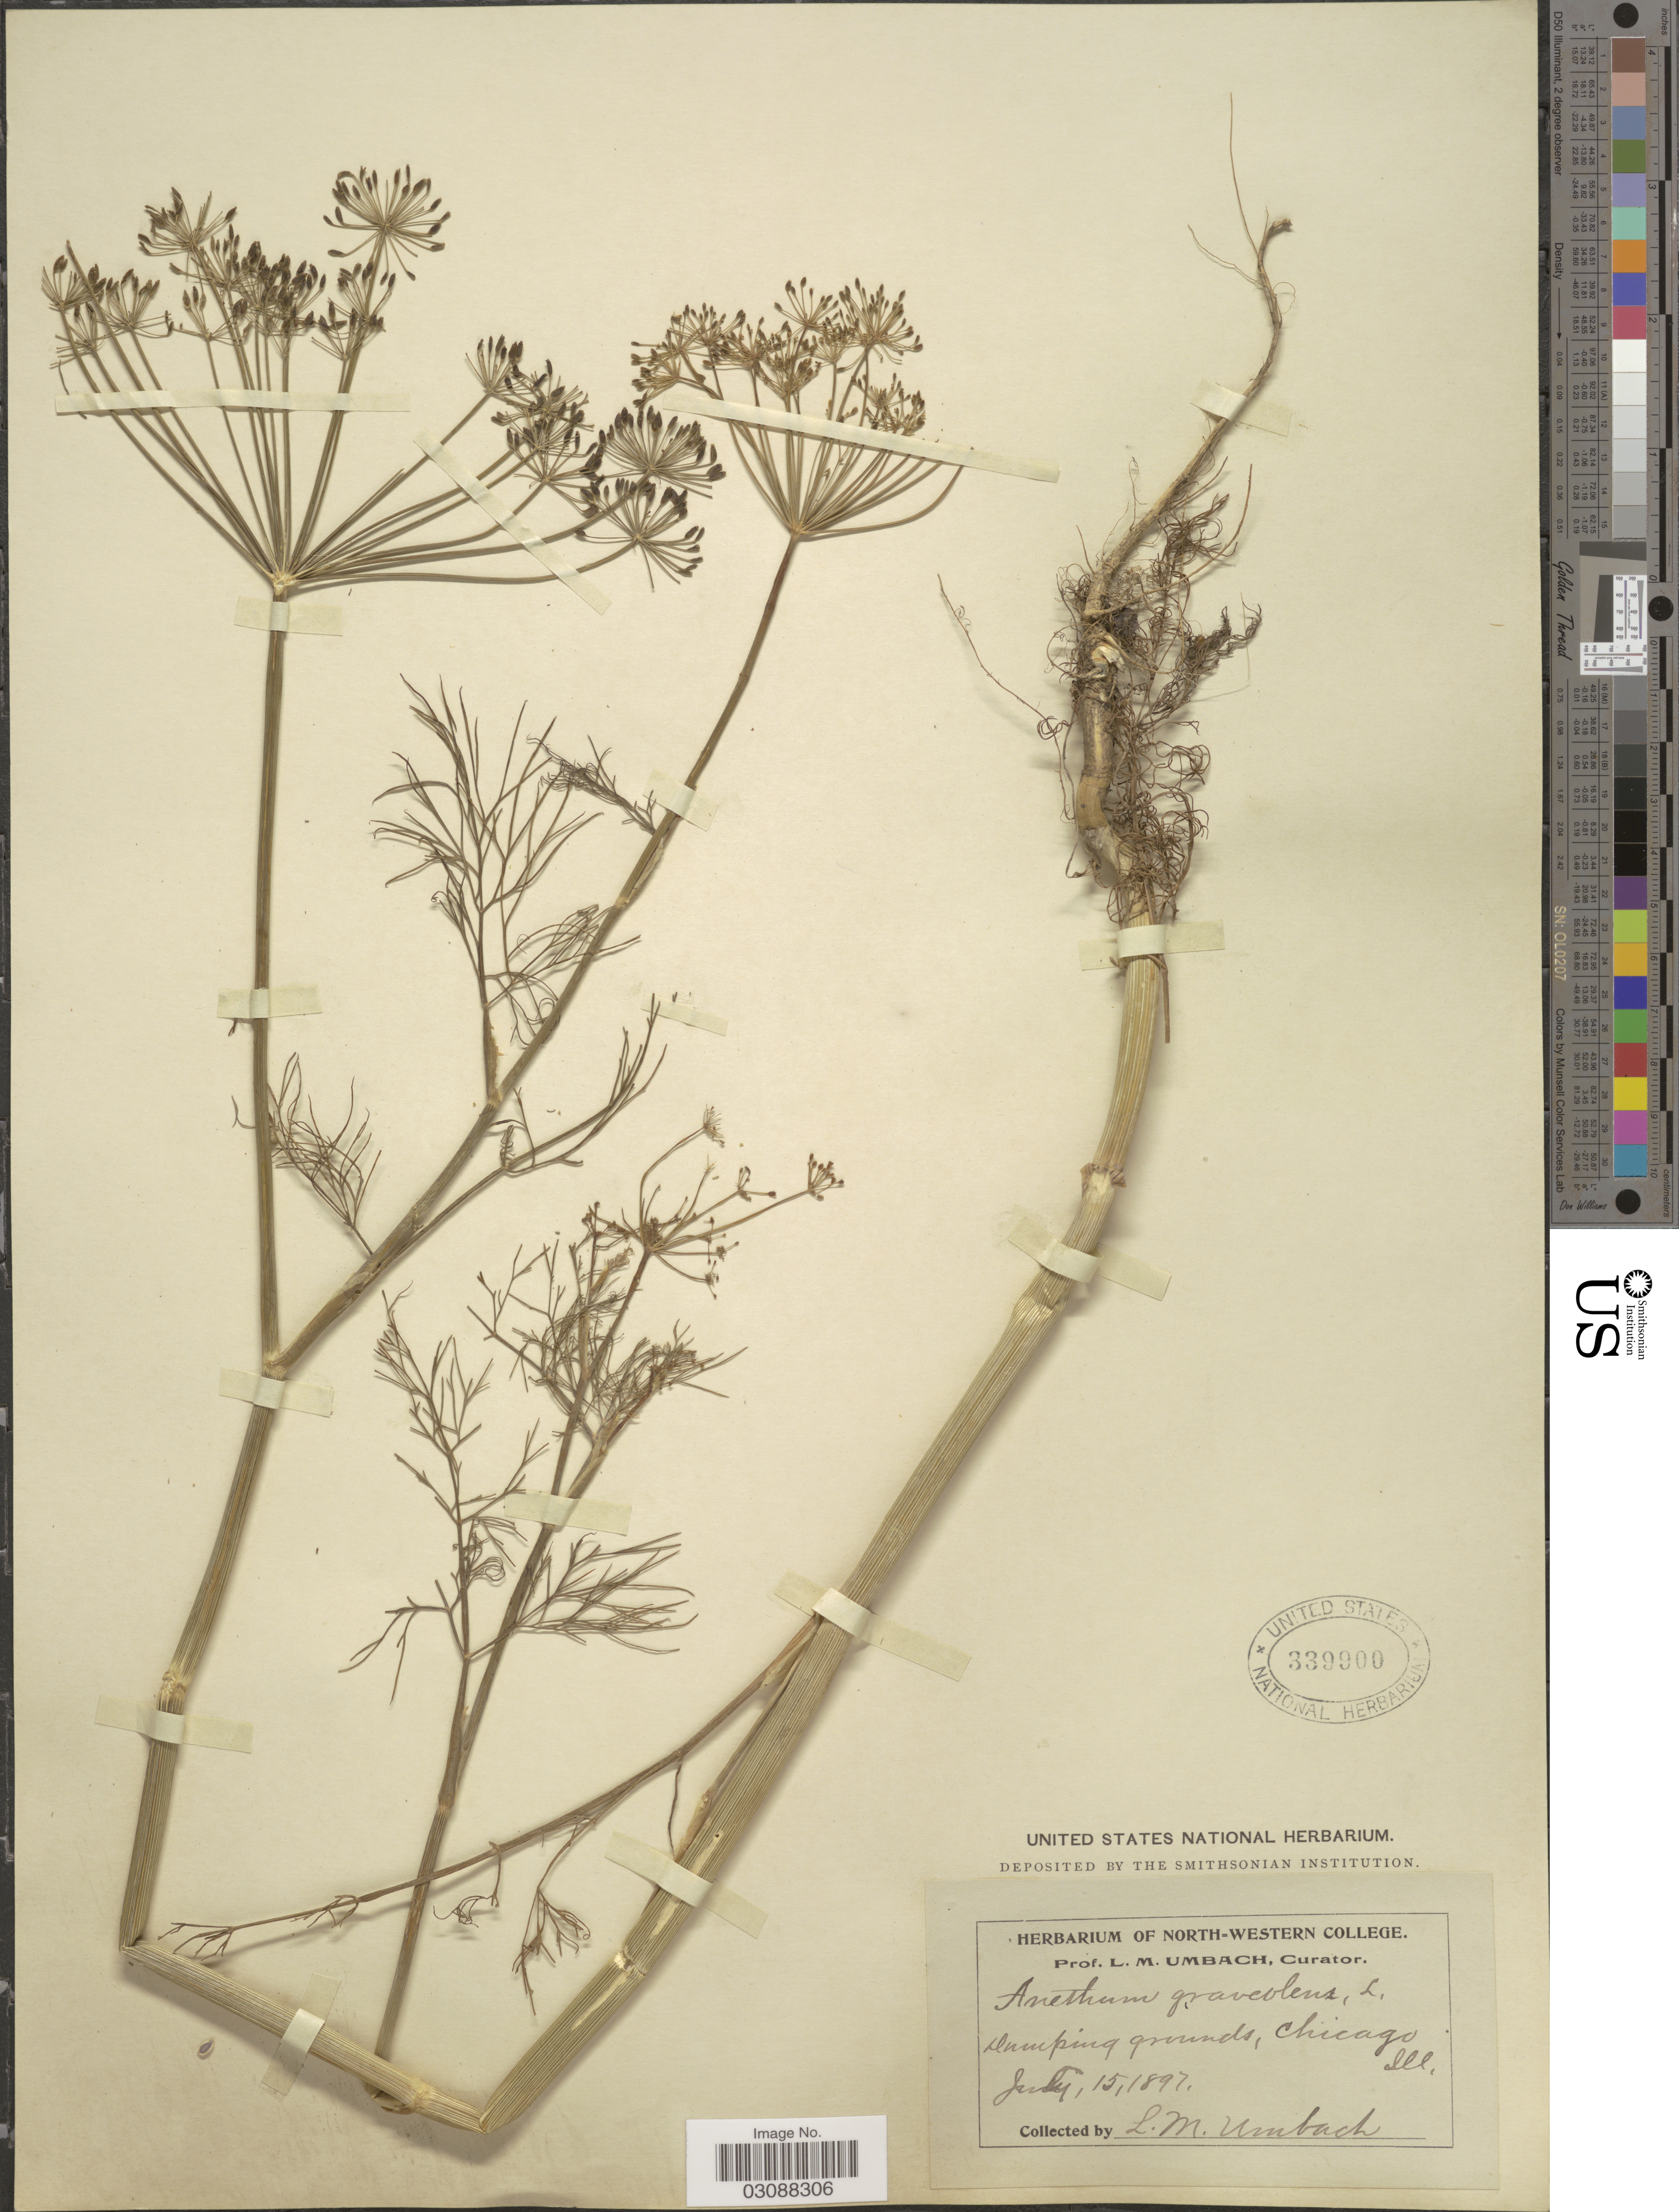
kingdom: Plantae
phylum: Tracheophyta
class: Magnoliopsida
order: Apiales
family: Apiaceae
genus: Anethum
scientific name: Anethum graveolens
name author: L.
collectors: L. M. Umbach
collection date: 1897-07-15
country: United States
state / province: Illinois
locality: Chicago, Ill.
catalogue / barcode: US 339900